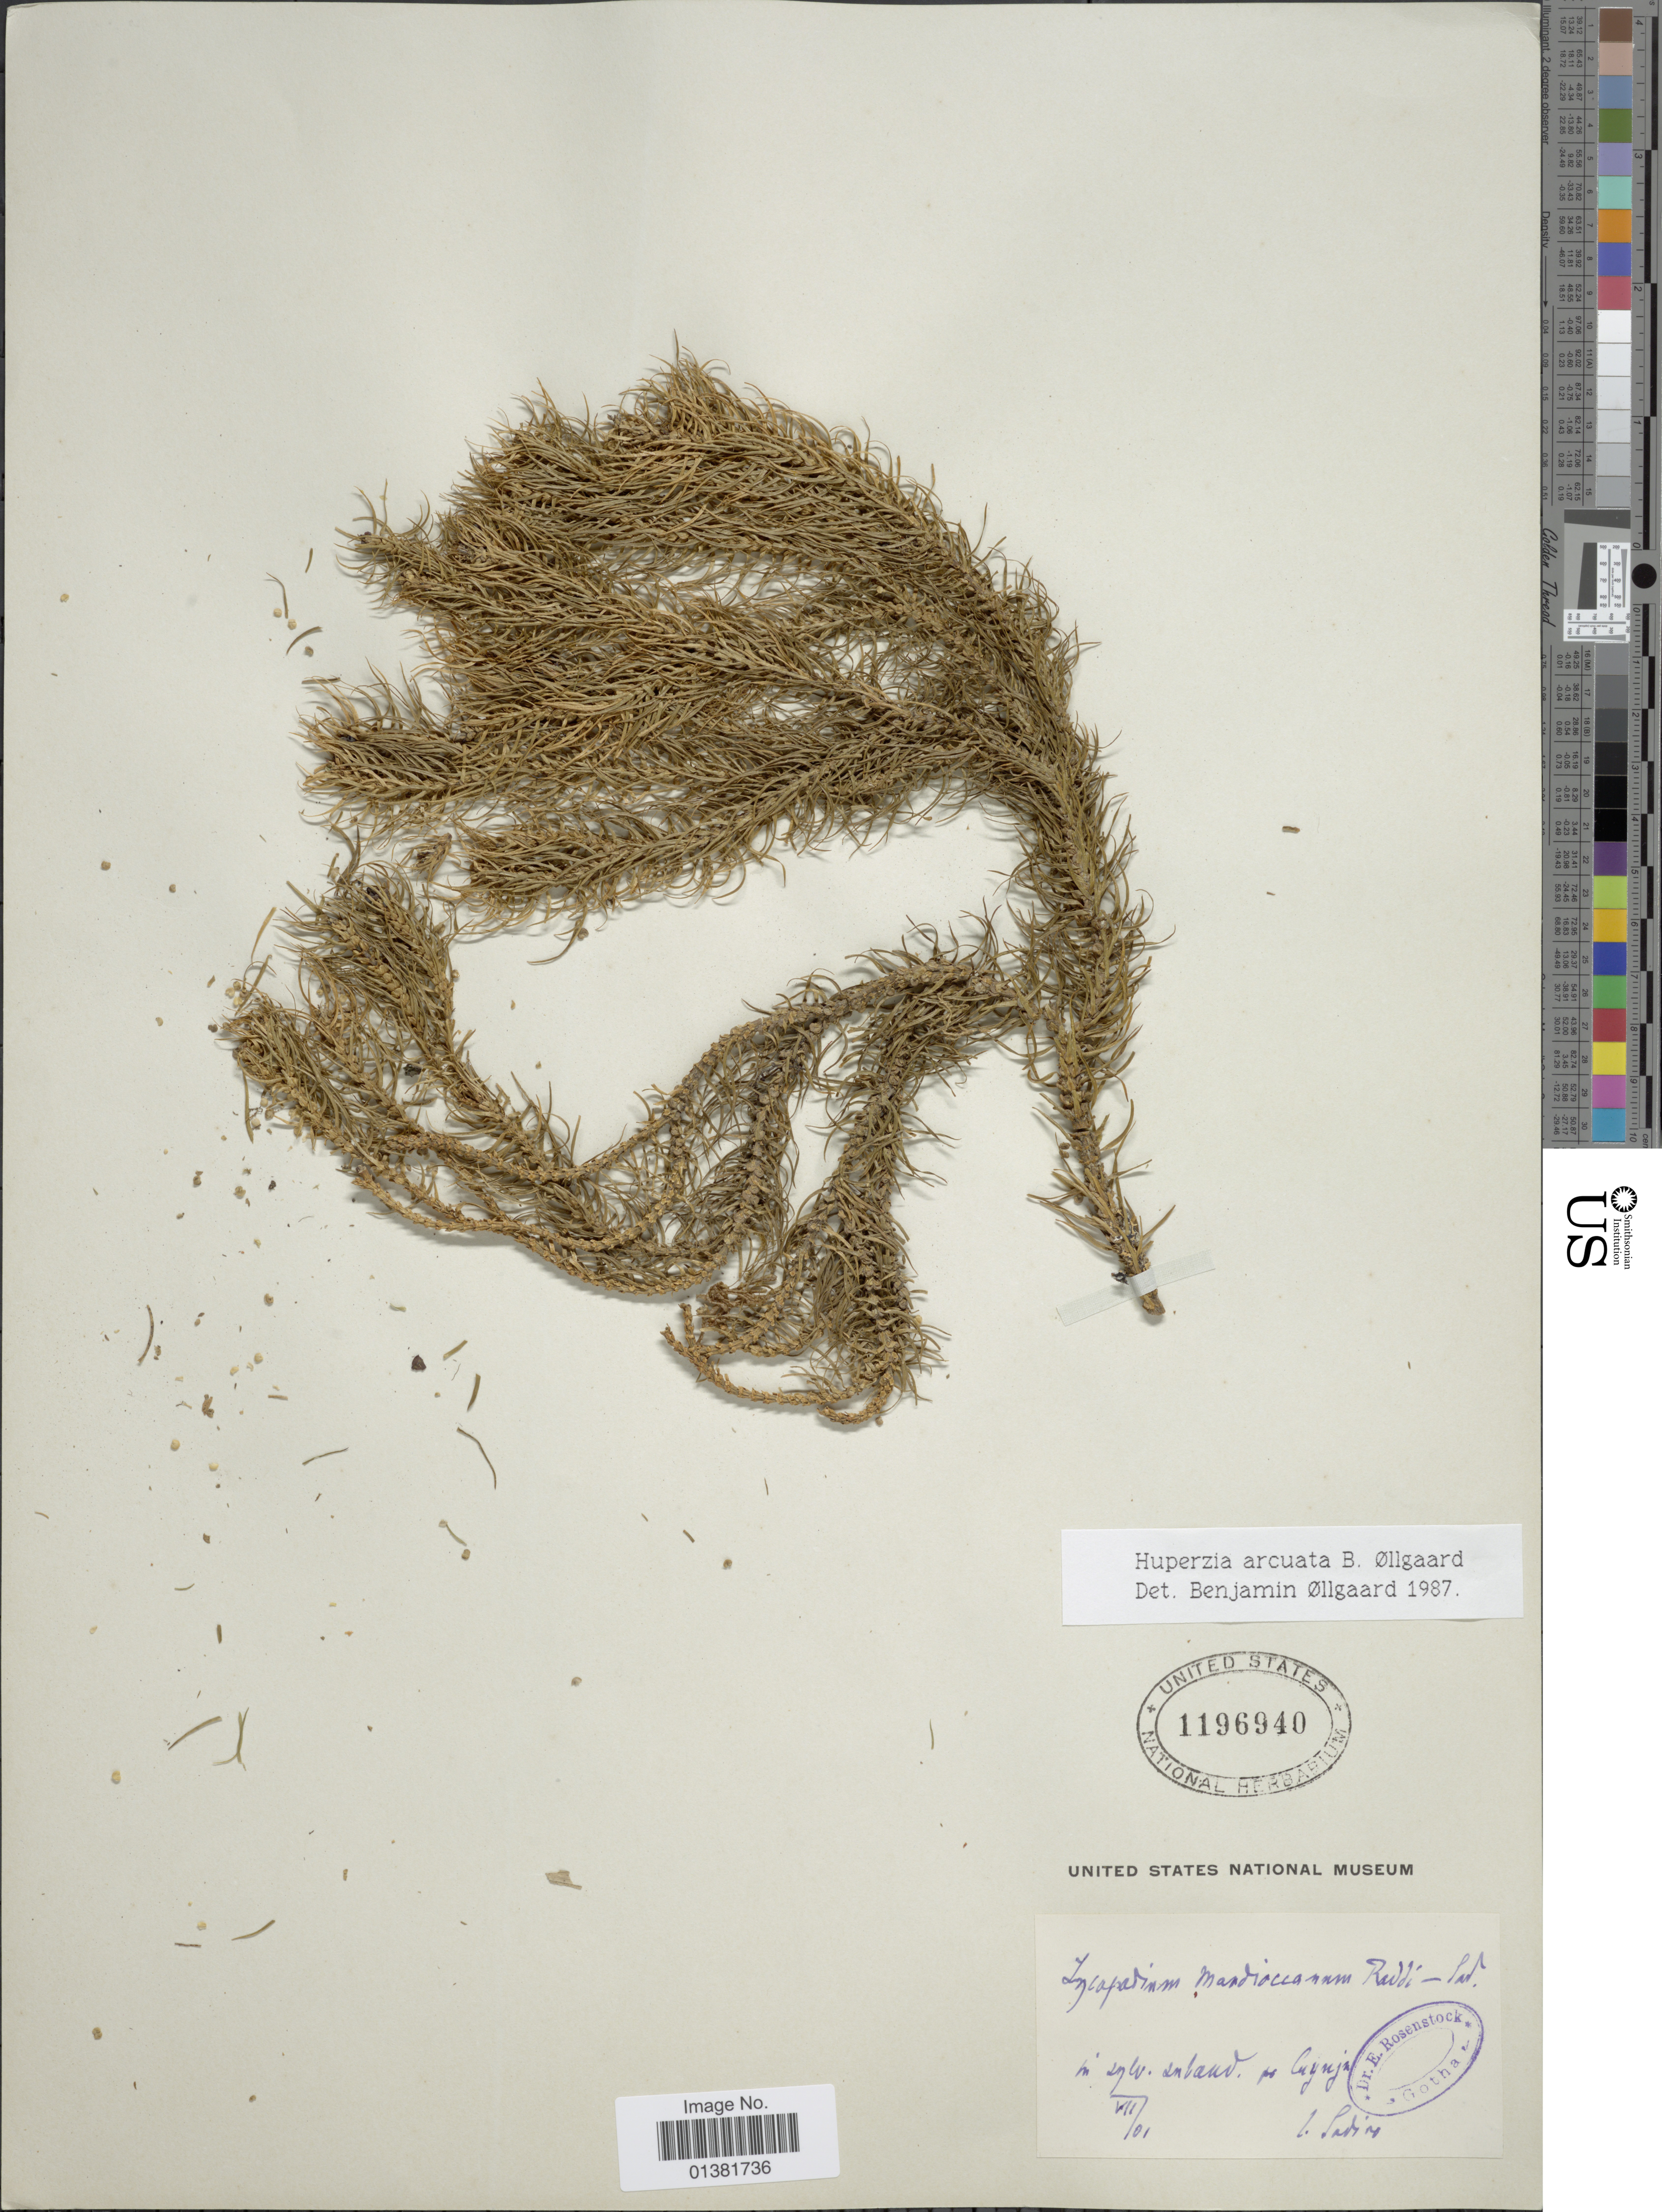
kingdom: Plantae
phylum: Tracheophyta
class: Lycopodiopsida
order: Lycopodiales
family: Lycopodiaceae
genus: Phlegmariurus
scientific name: Phlegmariurus arcuatus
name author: (B. Øllg.) B. Øllg.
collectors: Sodiro, --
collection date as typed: Transcribed d/m/y: /7/1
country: Ecuador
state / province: Napo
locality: In sylv. island pr. Cuyuja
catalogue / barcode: US 1196940